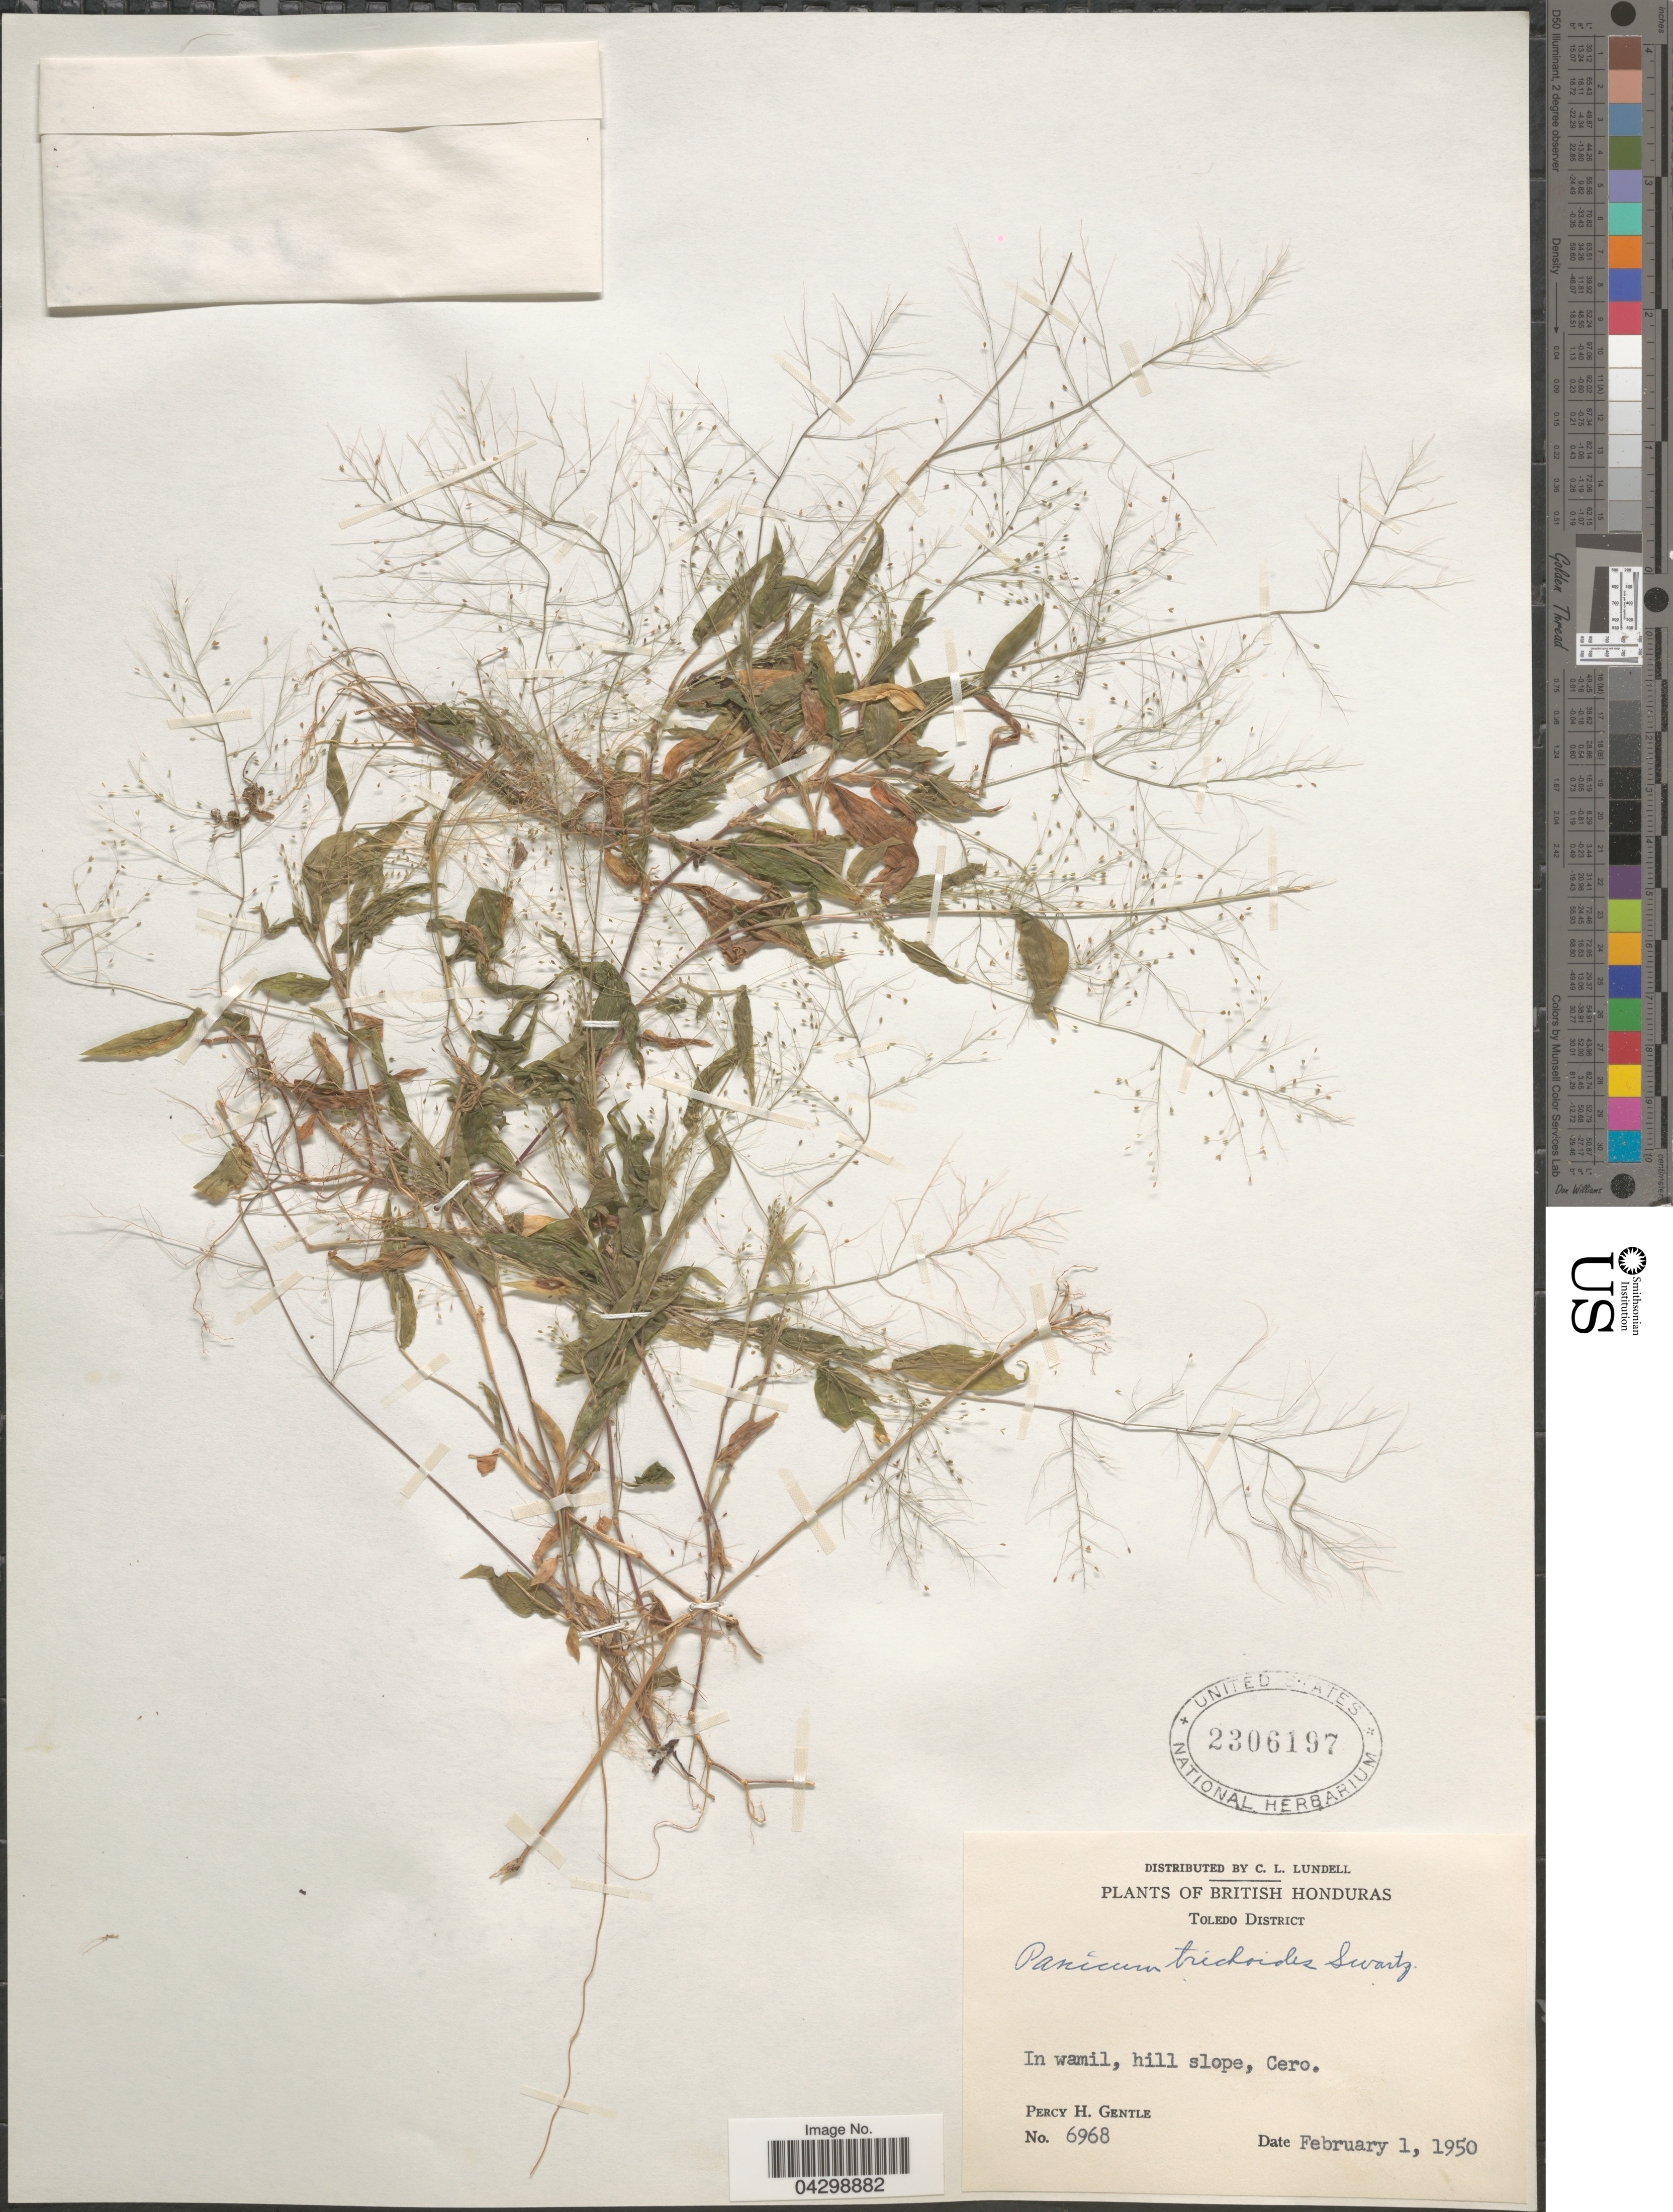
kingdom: Plantae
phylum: Tracheophyta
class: Liliopsida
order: Poales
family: Poaceae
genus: Panicum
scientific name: Panicum trichoides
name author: Sw.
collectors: P. H. Gentle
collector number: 6968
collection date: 1950-02-01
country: Belize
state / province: Toledo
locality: British Honduras. Toledo District. In wamil, hill slope, Cero.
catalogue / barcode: US 2306197